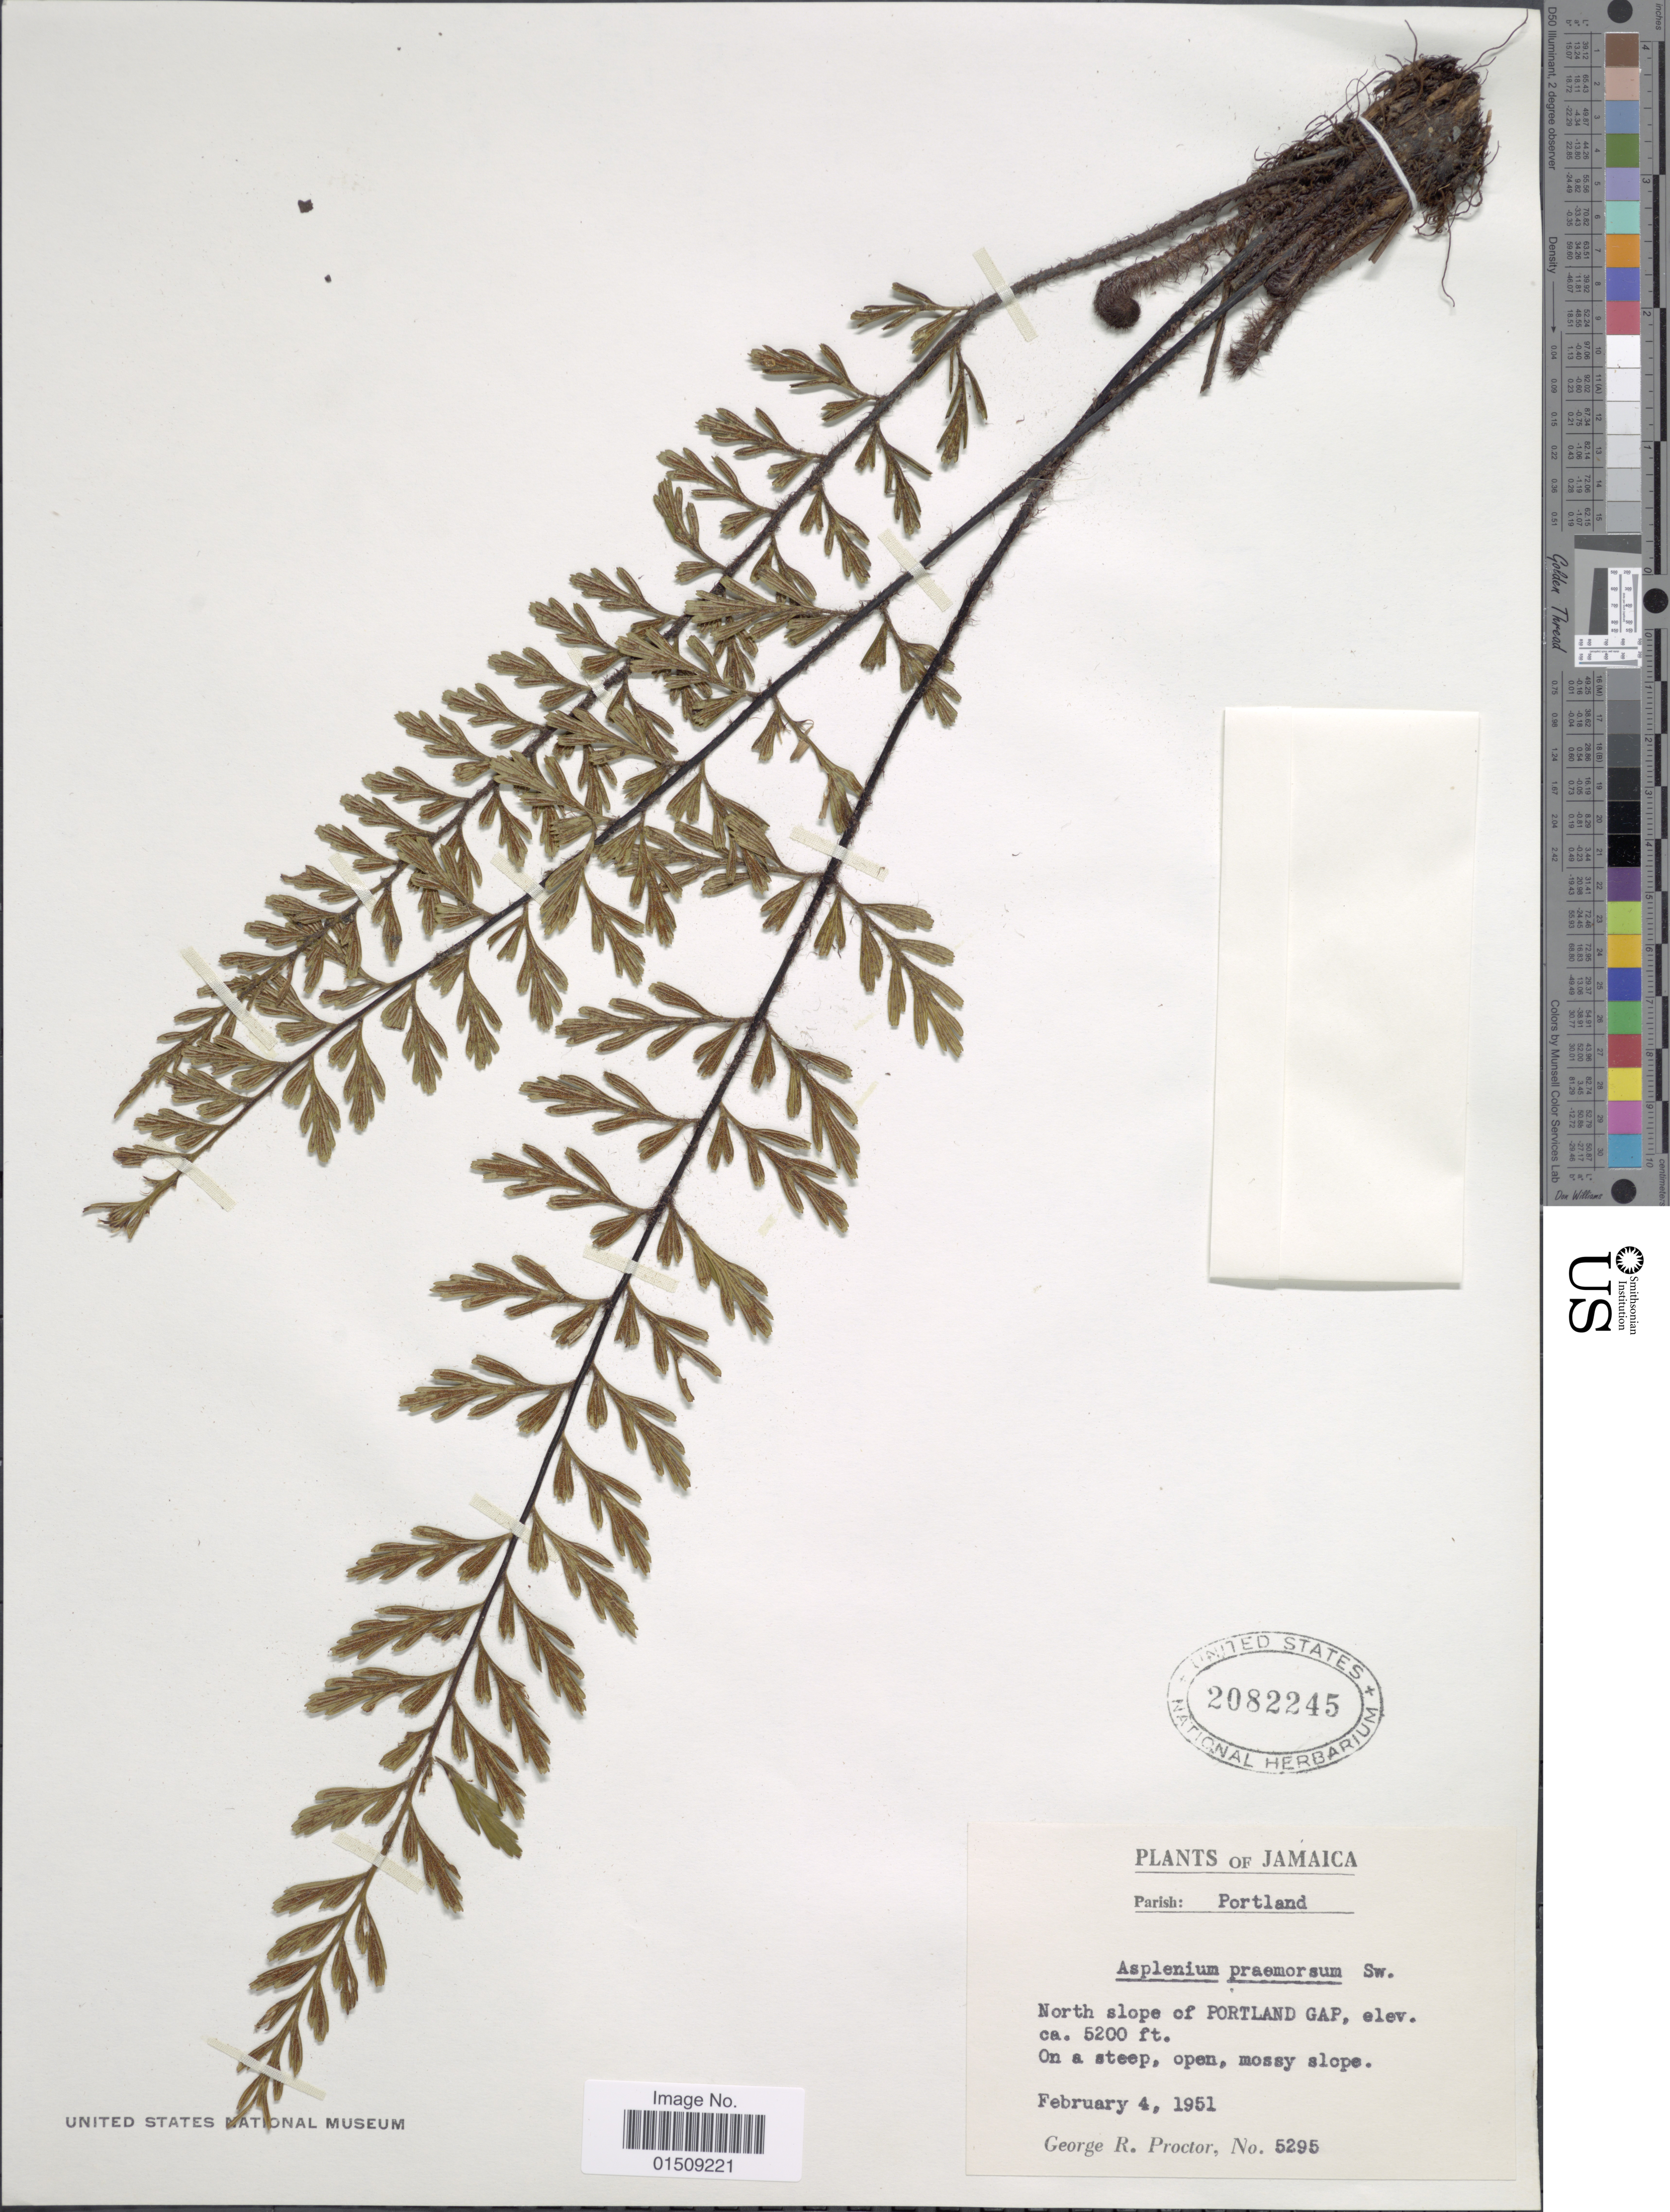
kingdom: Plantae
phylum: Tracheophyta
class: Polypodiopsida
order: Polypodiales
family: Aspleniaceae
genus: Asplenium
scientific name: Asplenium praemorsum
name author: Sw.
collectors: G. R. Proctor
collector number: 5295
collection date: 1951-02-04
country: Jamaica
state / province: Portland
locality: Parish: Portland. North slope of Portland Gap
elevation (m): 1585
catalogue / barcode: US 2082245